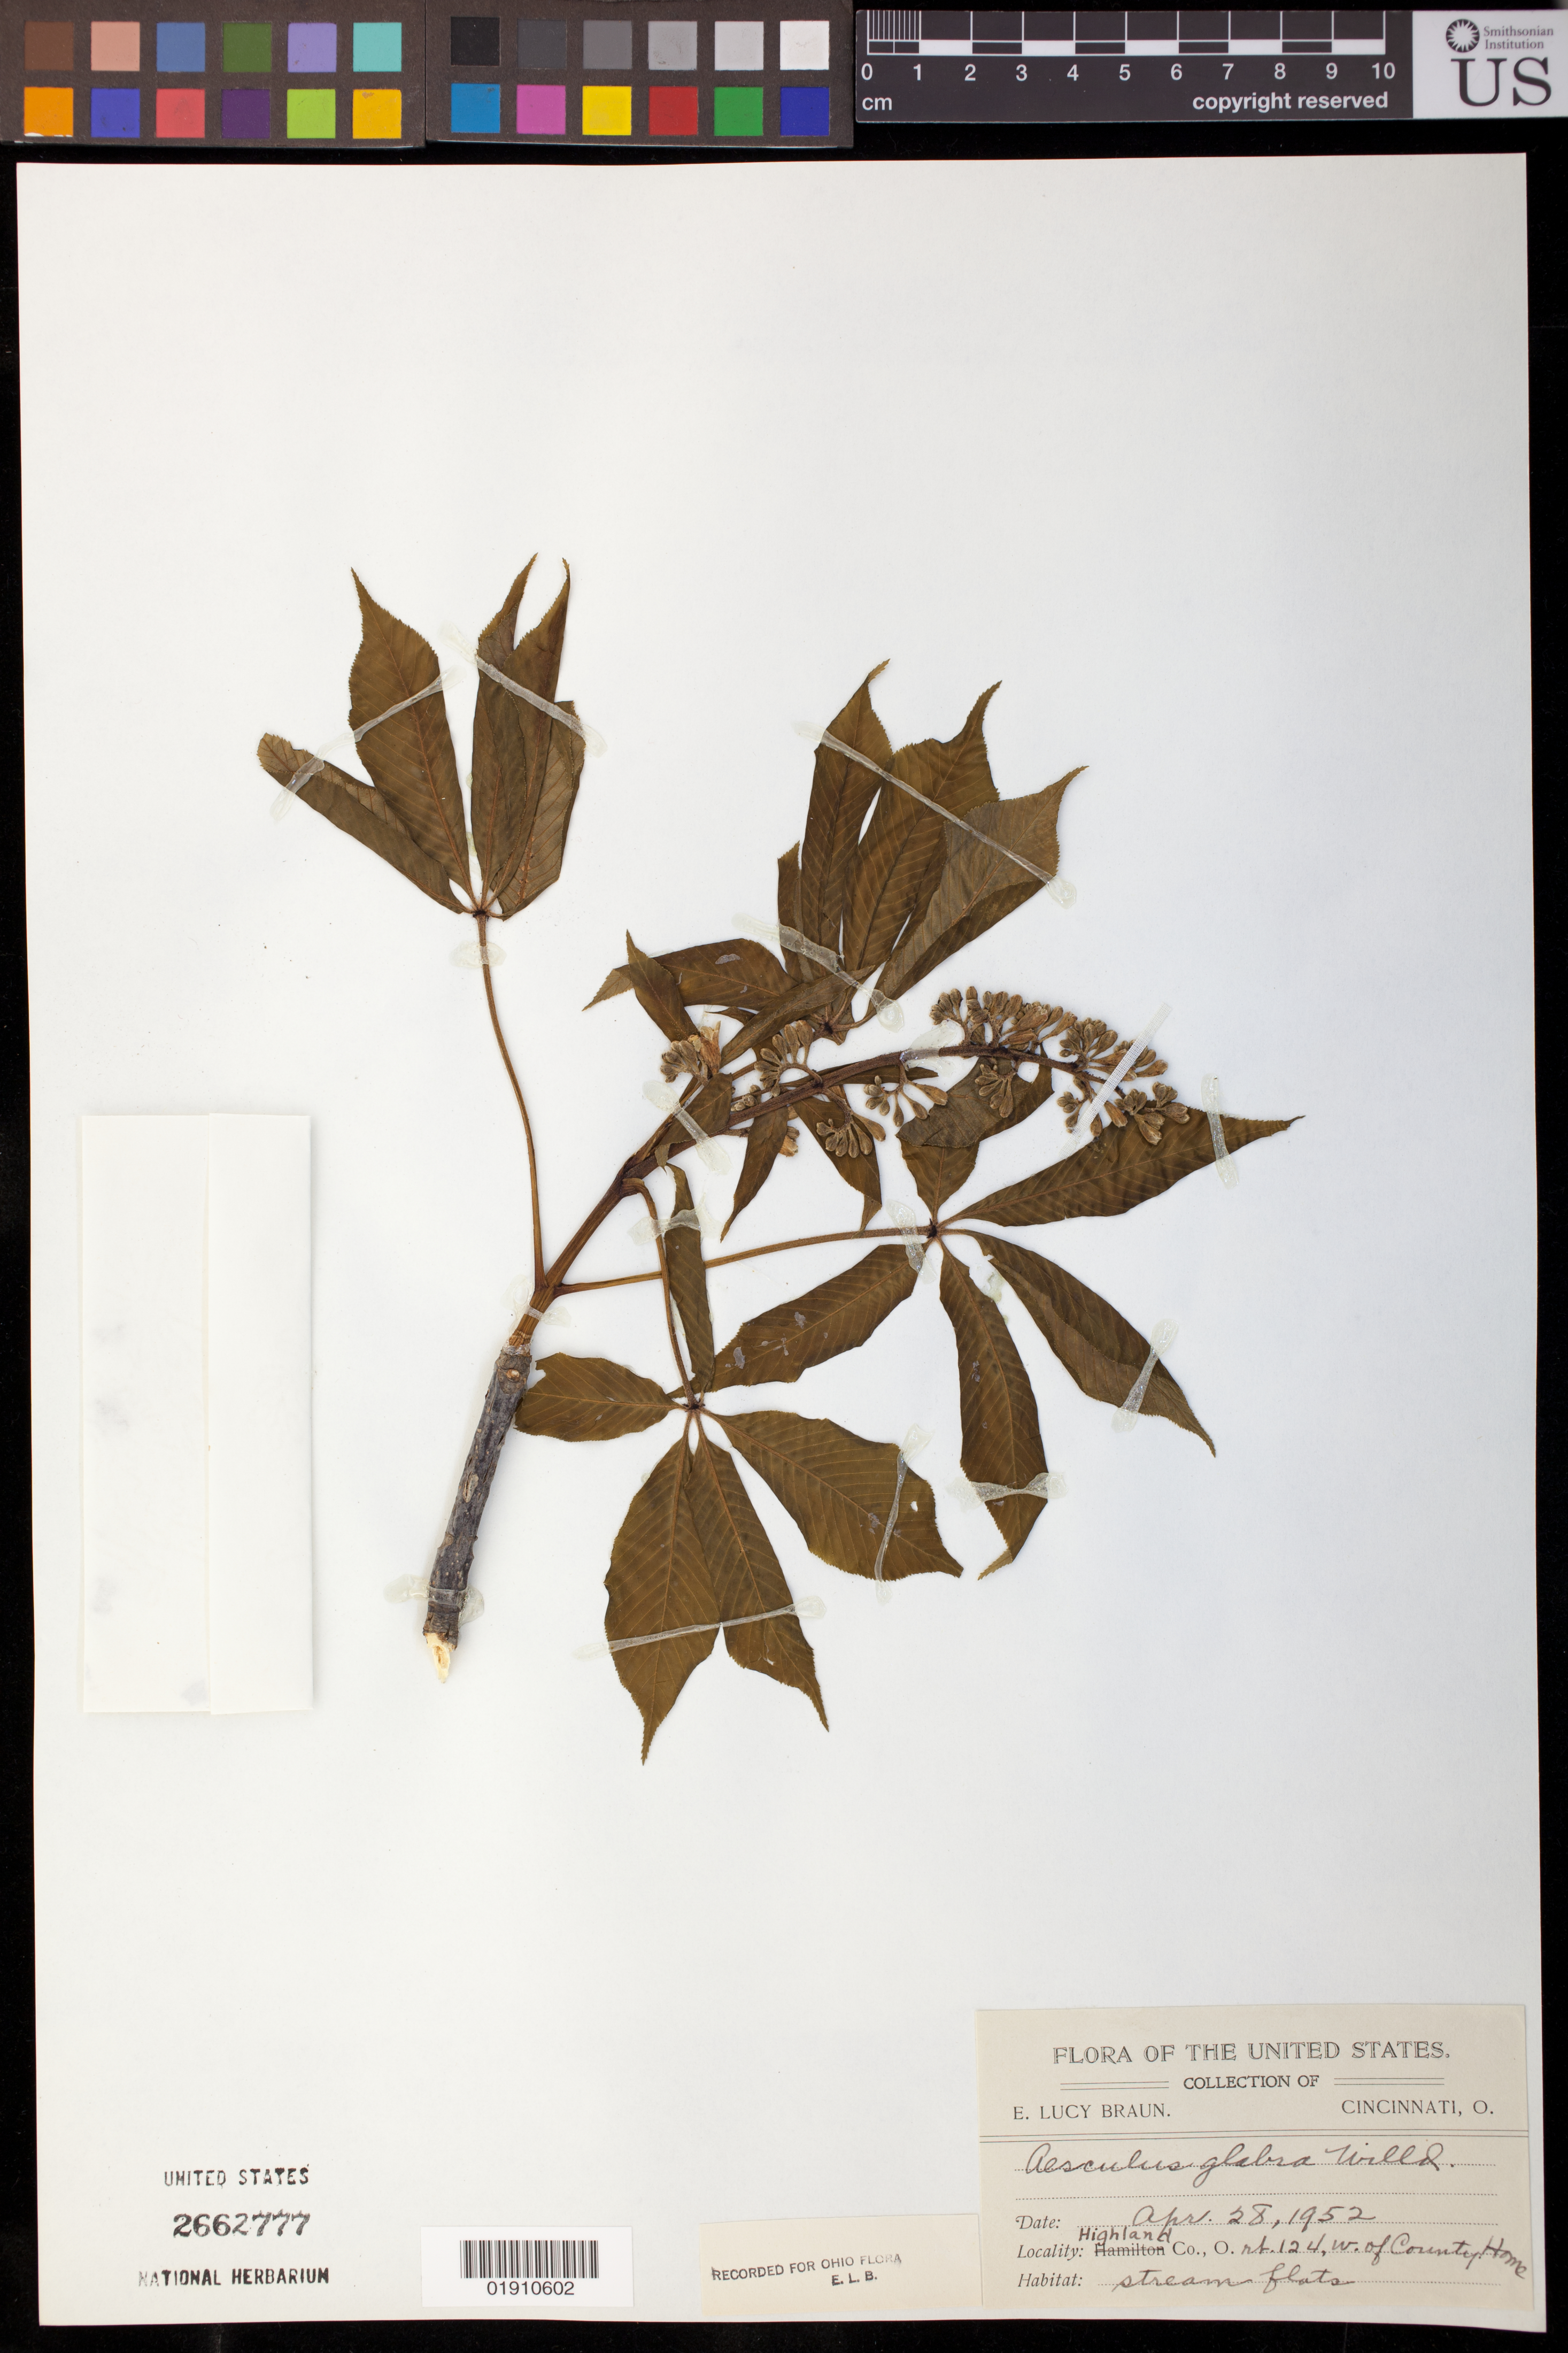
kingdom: Plantae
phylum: Tracheophyta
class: Magnoliopsida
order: Sapindales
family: Sapindaceae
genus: Aesculus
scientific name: Aesculus glabra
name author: Willd.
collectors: E. L. Braun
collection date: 1952-08-28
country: United States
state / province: Ohio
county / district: Highland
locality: Rt. 124, W. of County Home; Habitat: stream flats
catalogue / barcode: US 2662777